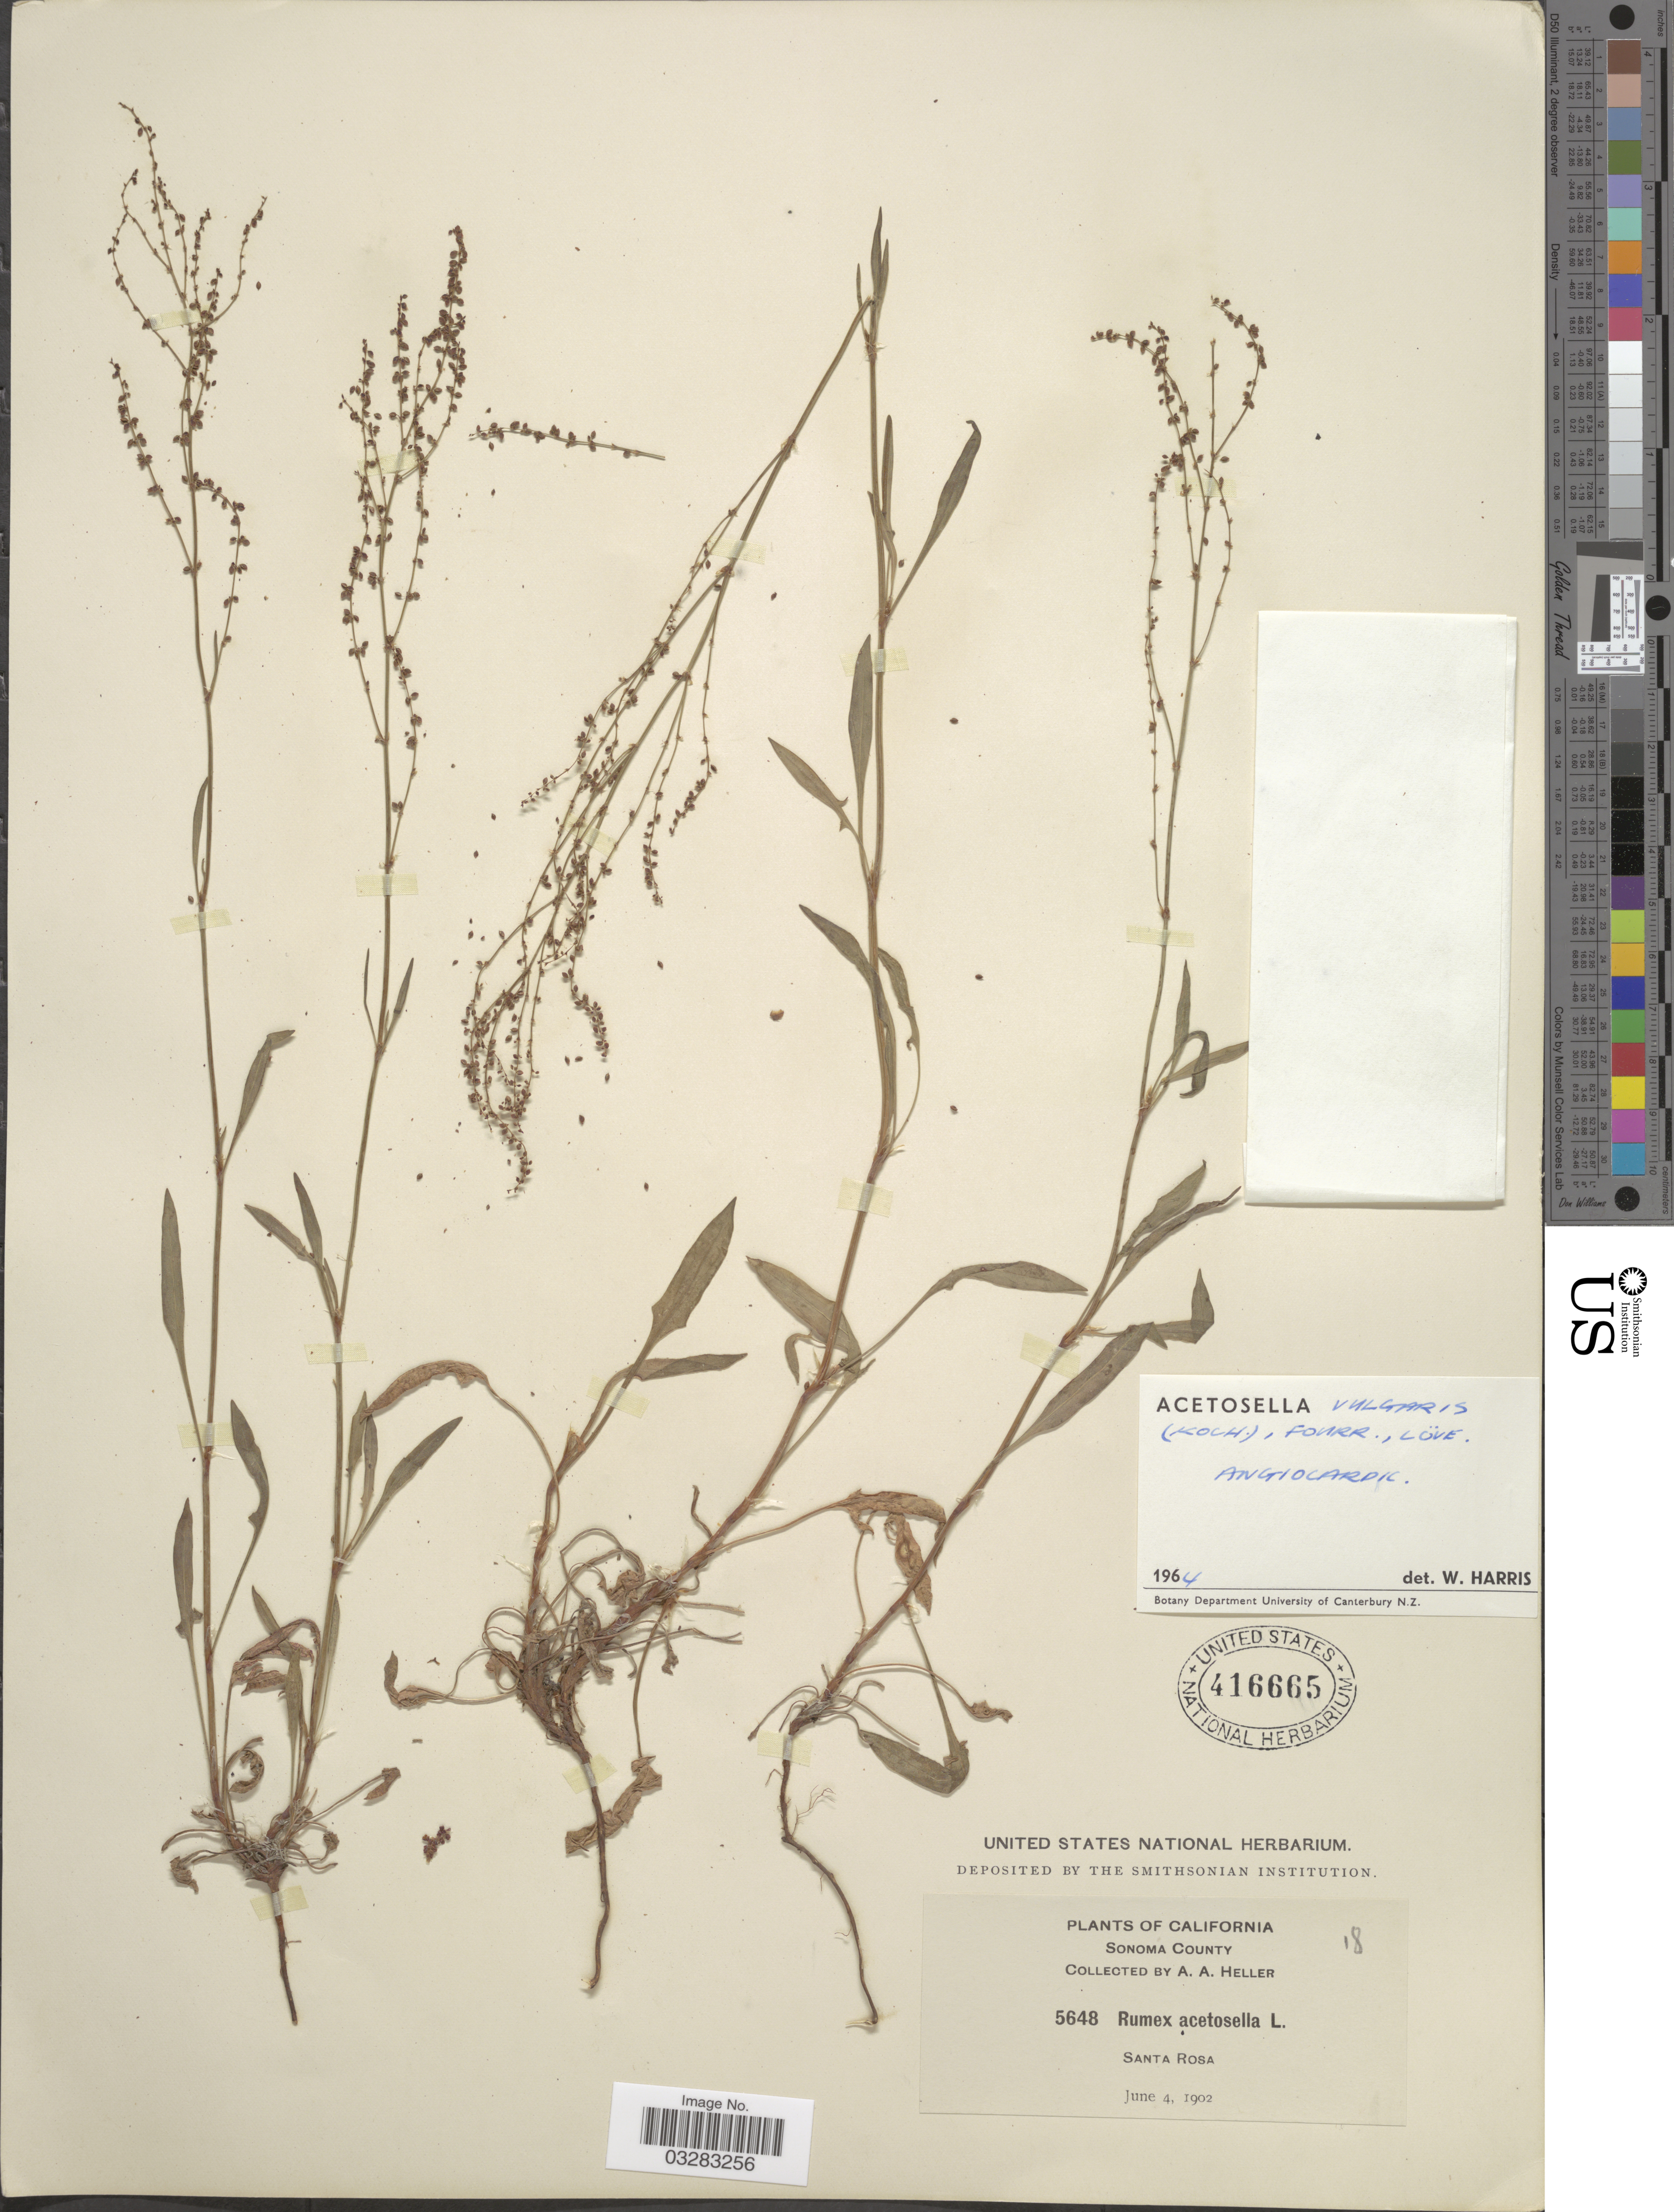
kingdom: Plantae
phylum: Tracheophyta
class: Magnoliopsida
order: Caryophyllales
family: Polygonaceae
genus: Rumex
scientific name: Rumex acetosella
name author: L.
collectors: A. A. Heller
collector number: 5648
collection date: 1902-06-04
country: United States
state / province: California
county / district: Sonoma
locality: Sonoma County. Santa Rosa.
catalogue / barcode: US 416665